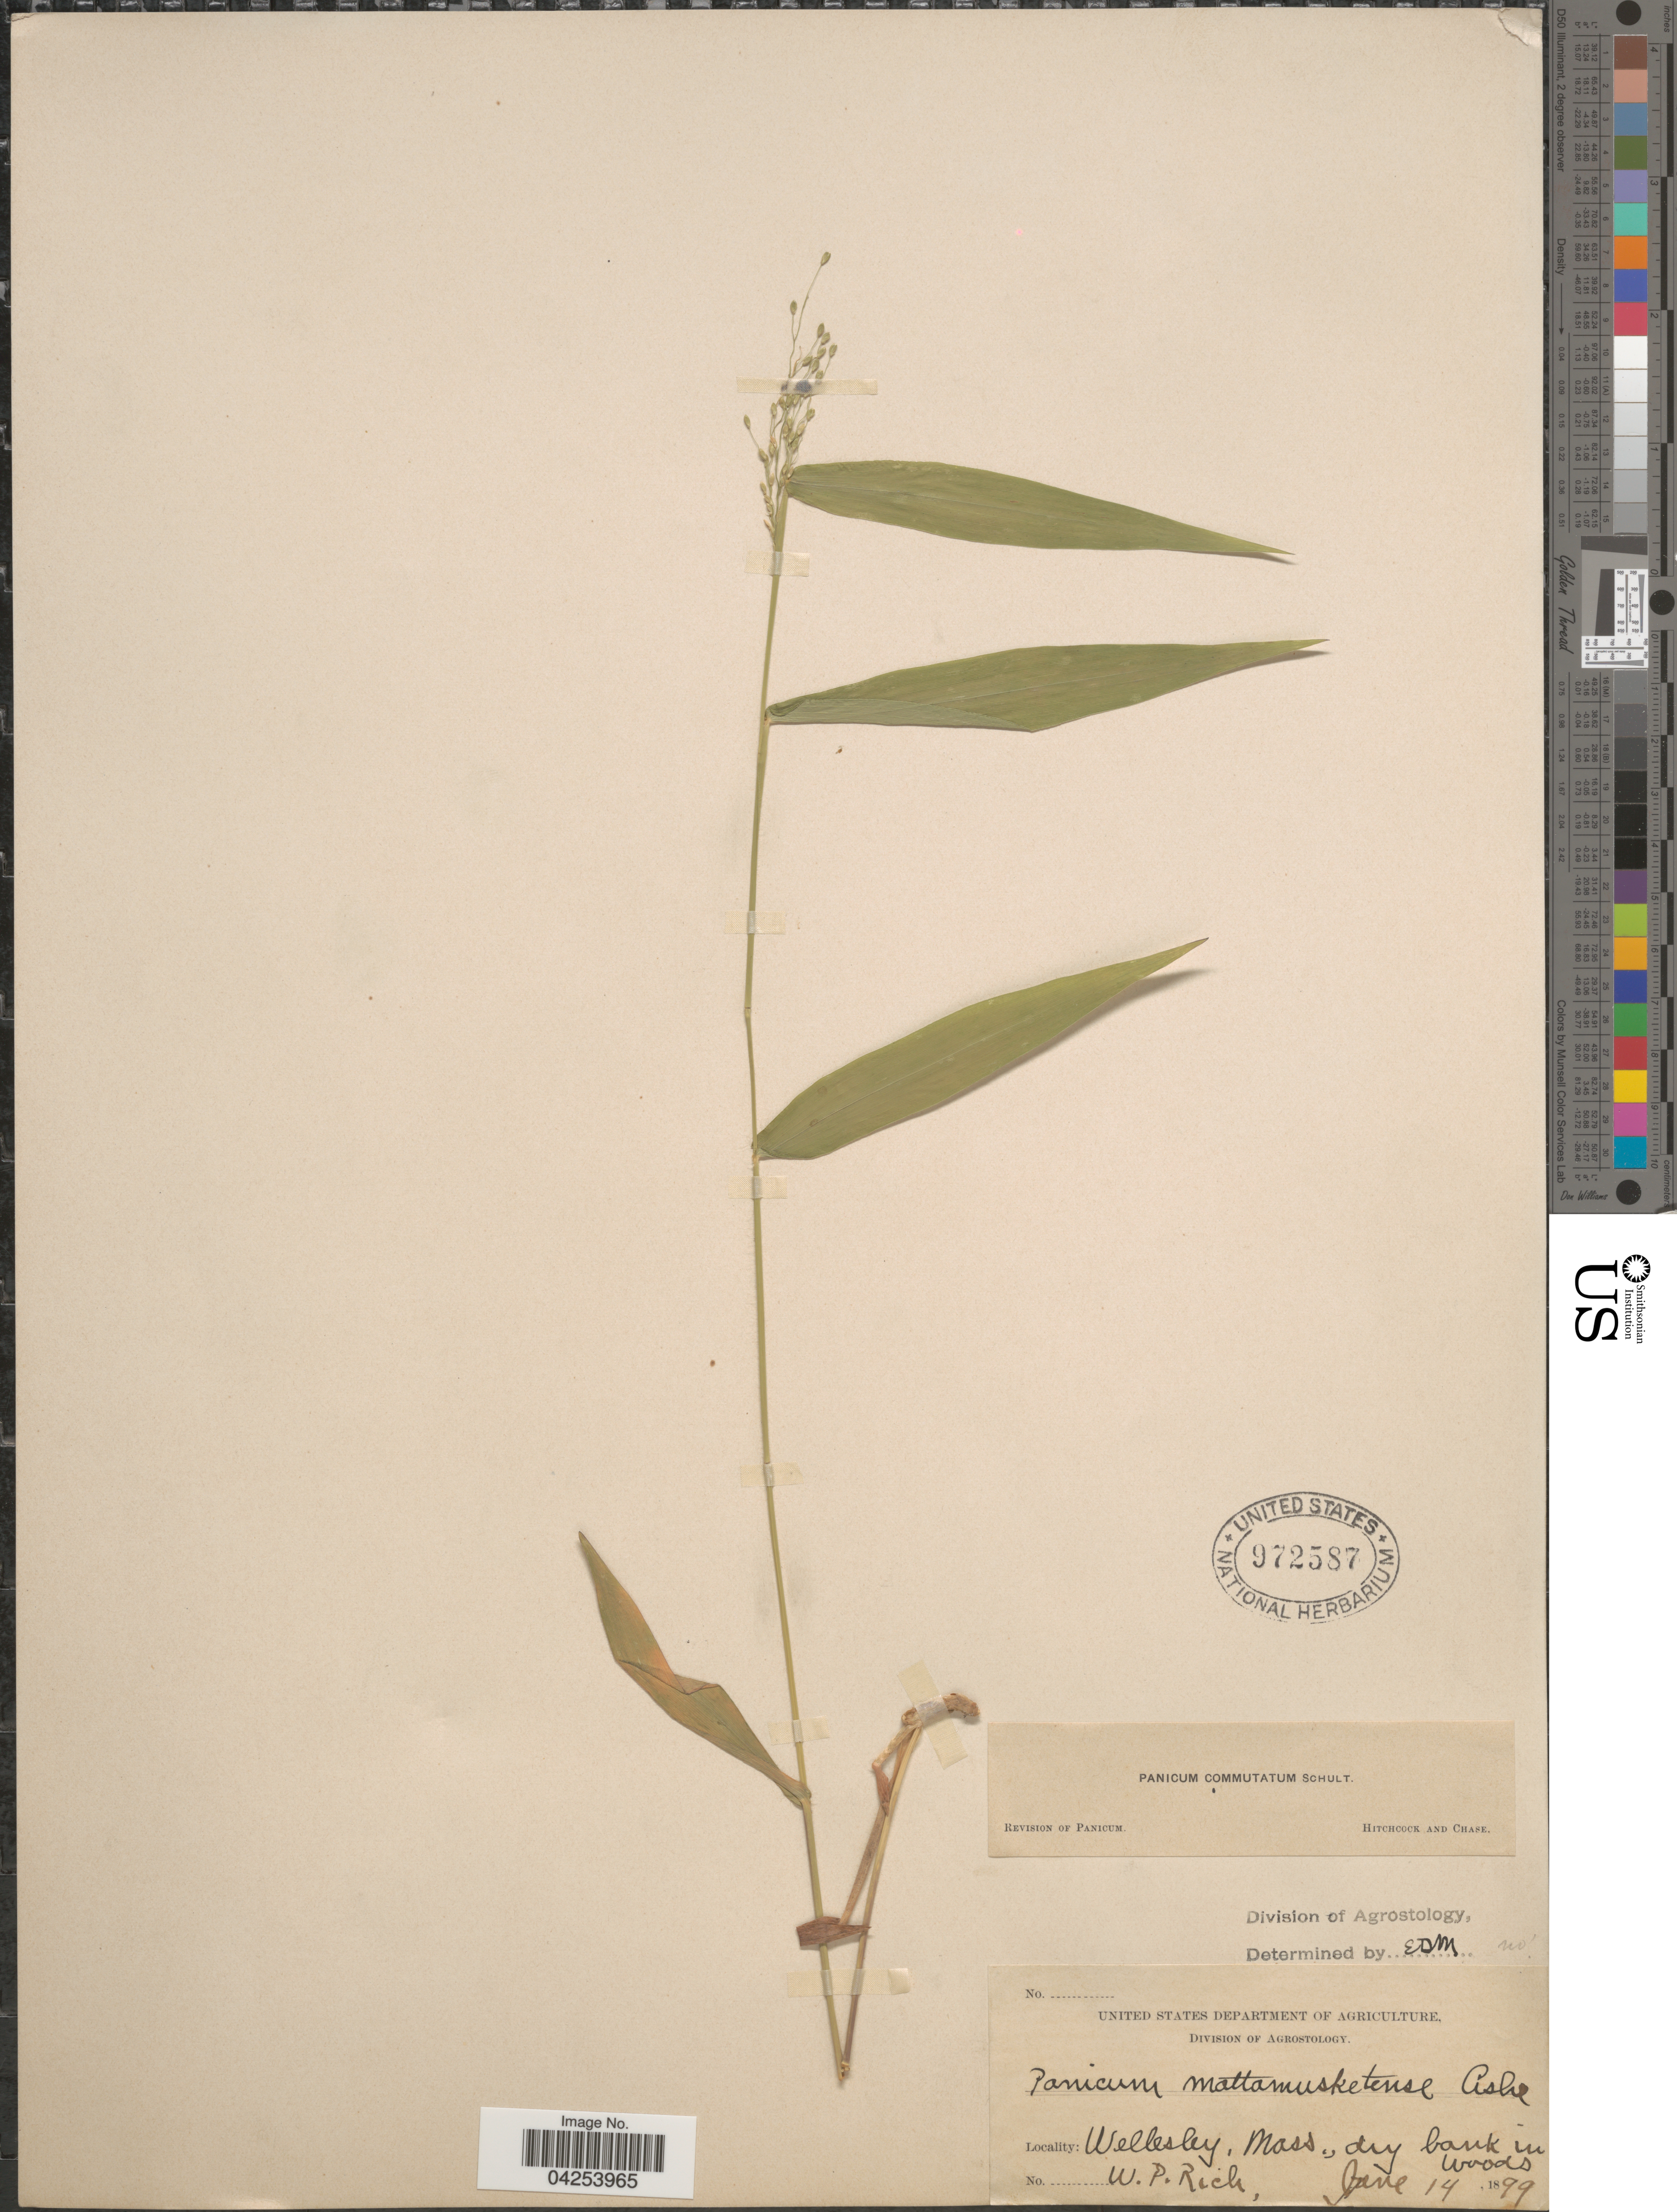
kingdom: Plantae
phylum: Tracheophyta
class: Liliopsida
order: Poales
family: Poaceae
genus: Dichanthelium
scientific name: Dichanthelium commutatum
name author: (Schult.) Gould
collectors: W. P. Rich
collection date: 1899-06-14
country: United States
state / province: Massachusetts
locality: Wellesley, dry bank in woods.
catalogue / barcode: US 972587